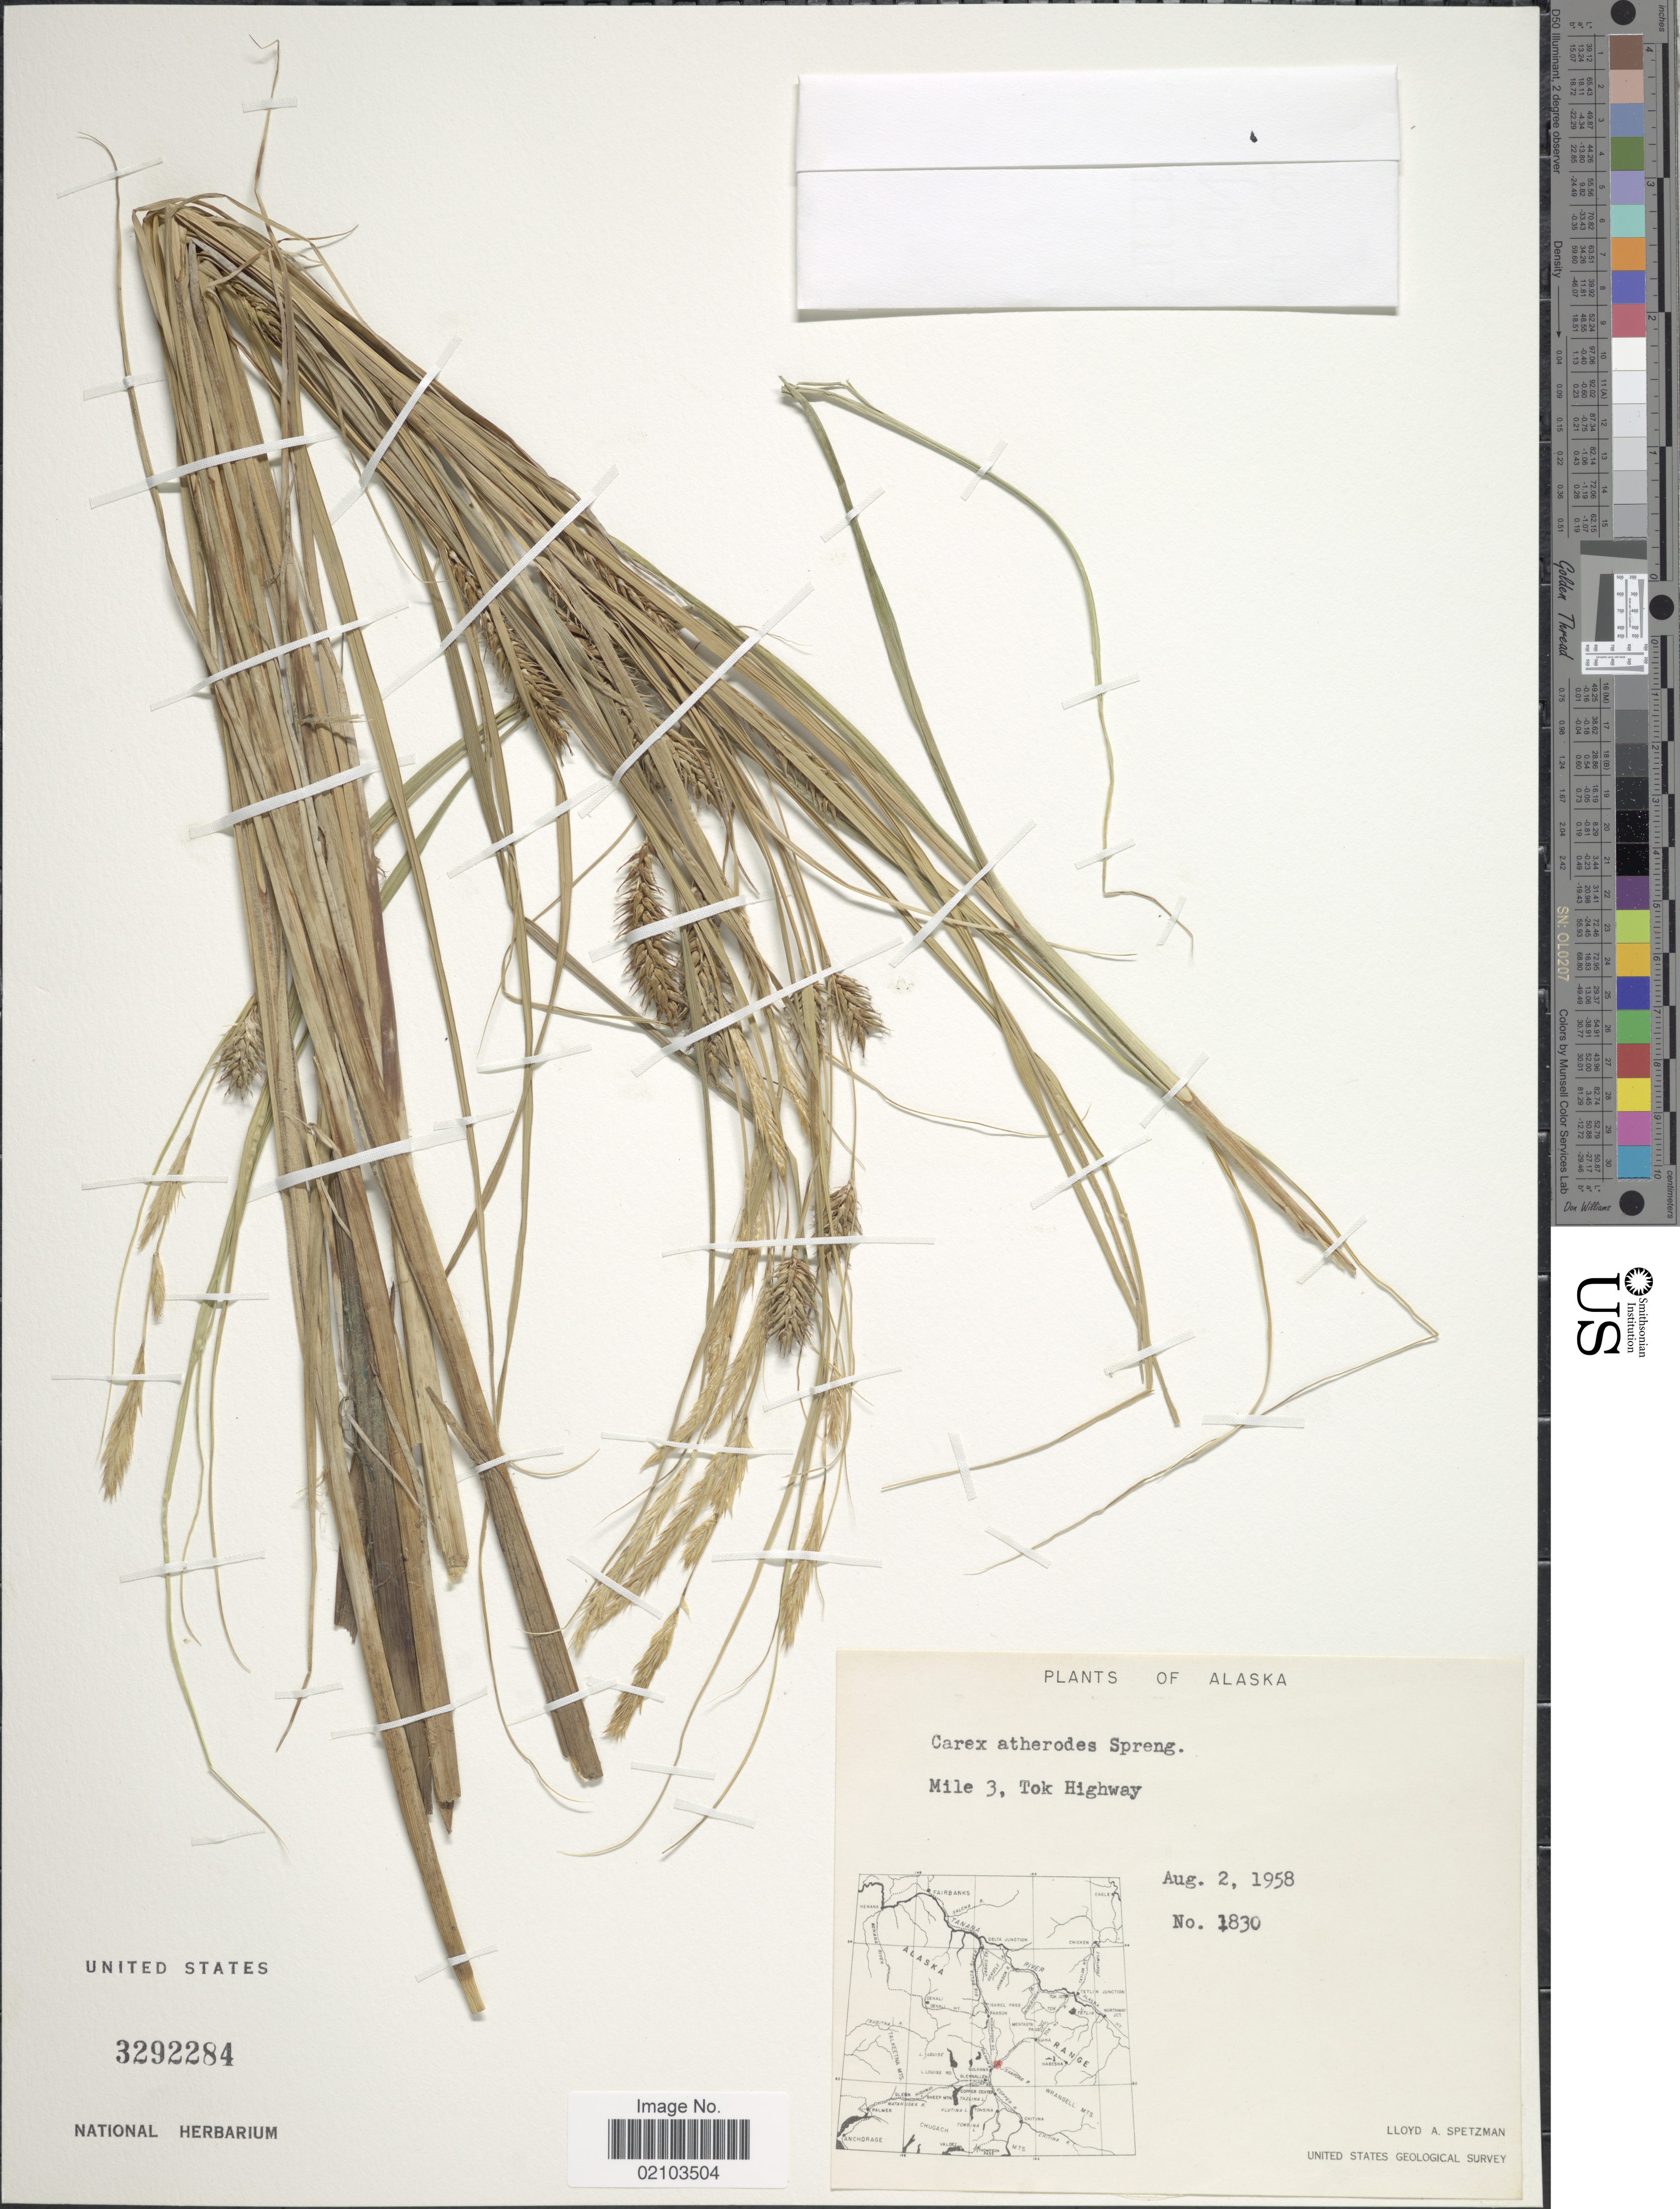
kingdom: Plantae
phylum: Tracheophyta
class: Liliopsida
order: Poales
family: Cyperaceae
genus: Carex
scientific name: Carex atherodes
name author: Spreng.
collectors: L. Spetzman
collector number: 1830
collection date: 1958-08-02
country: United States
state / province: Alaska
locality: Mile 3, Tok Highway.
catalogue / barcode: US 3292284